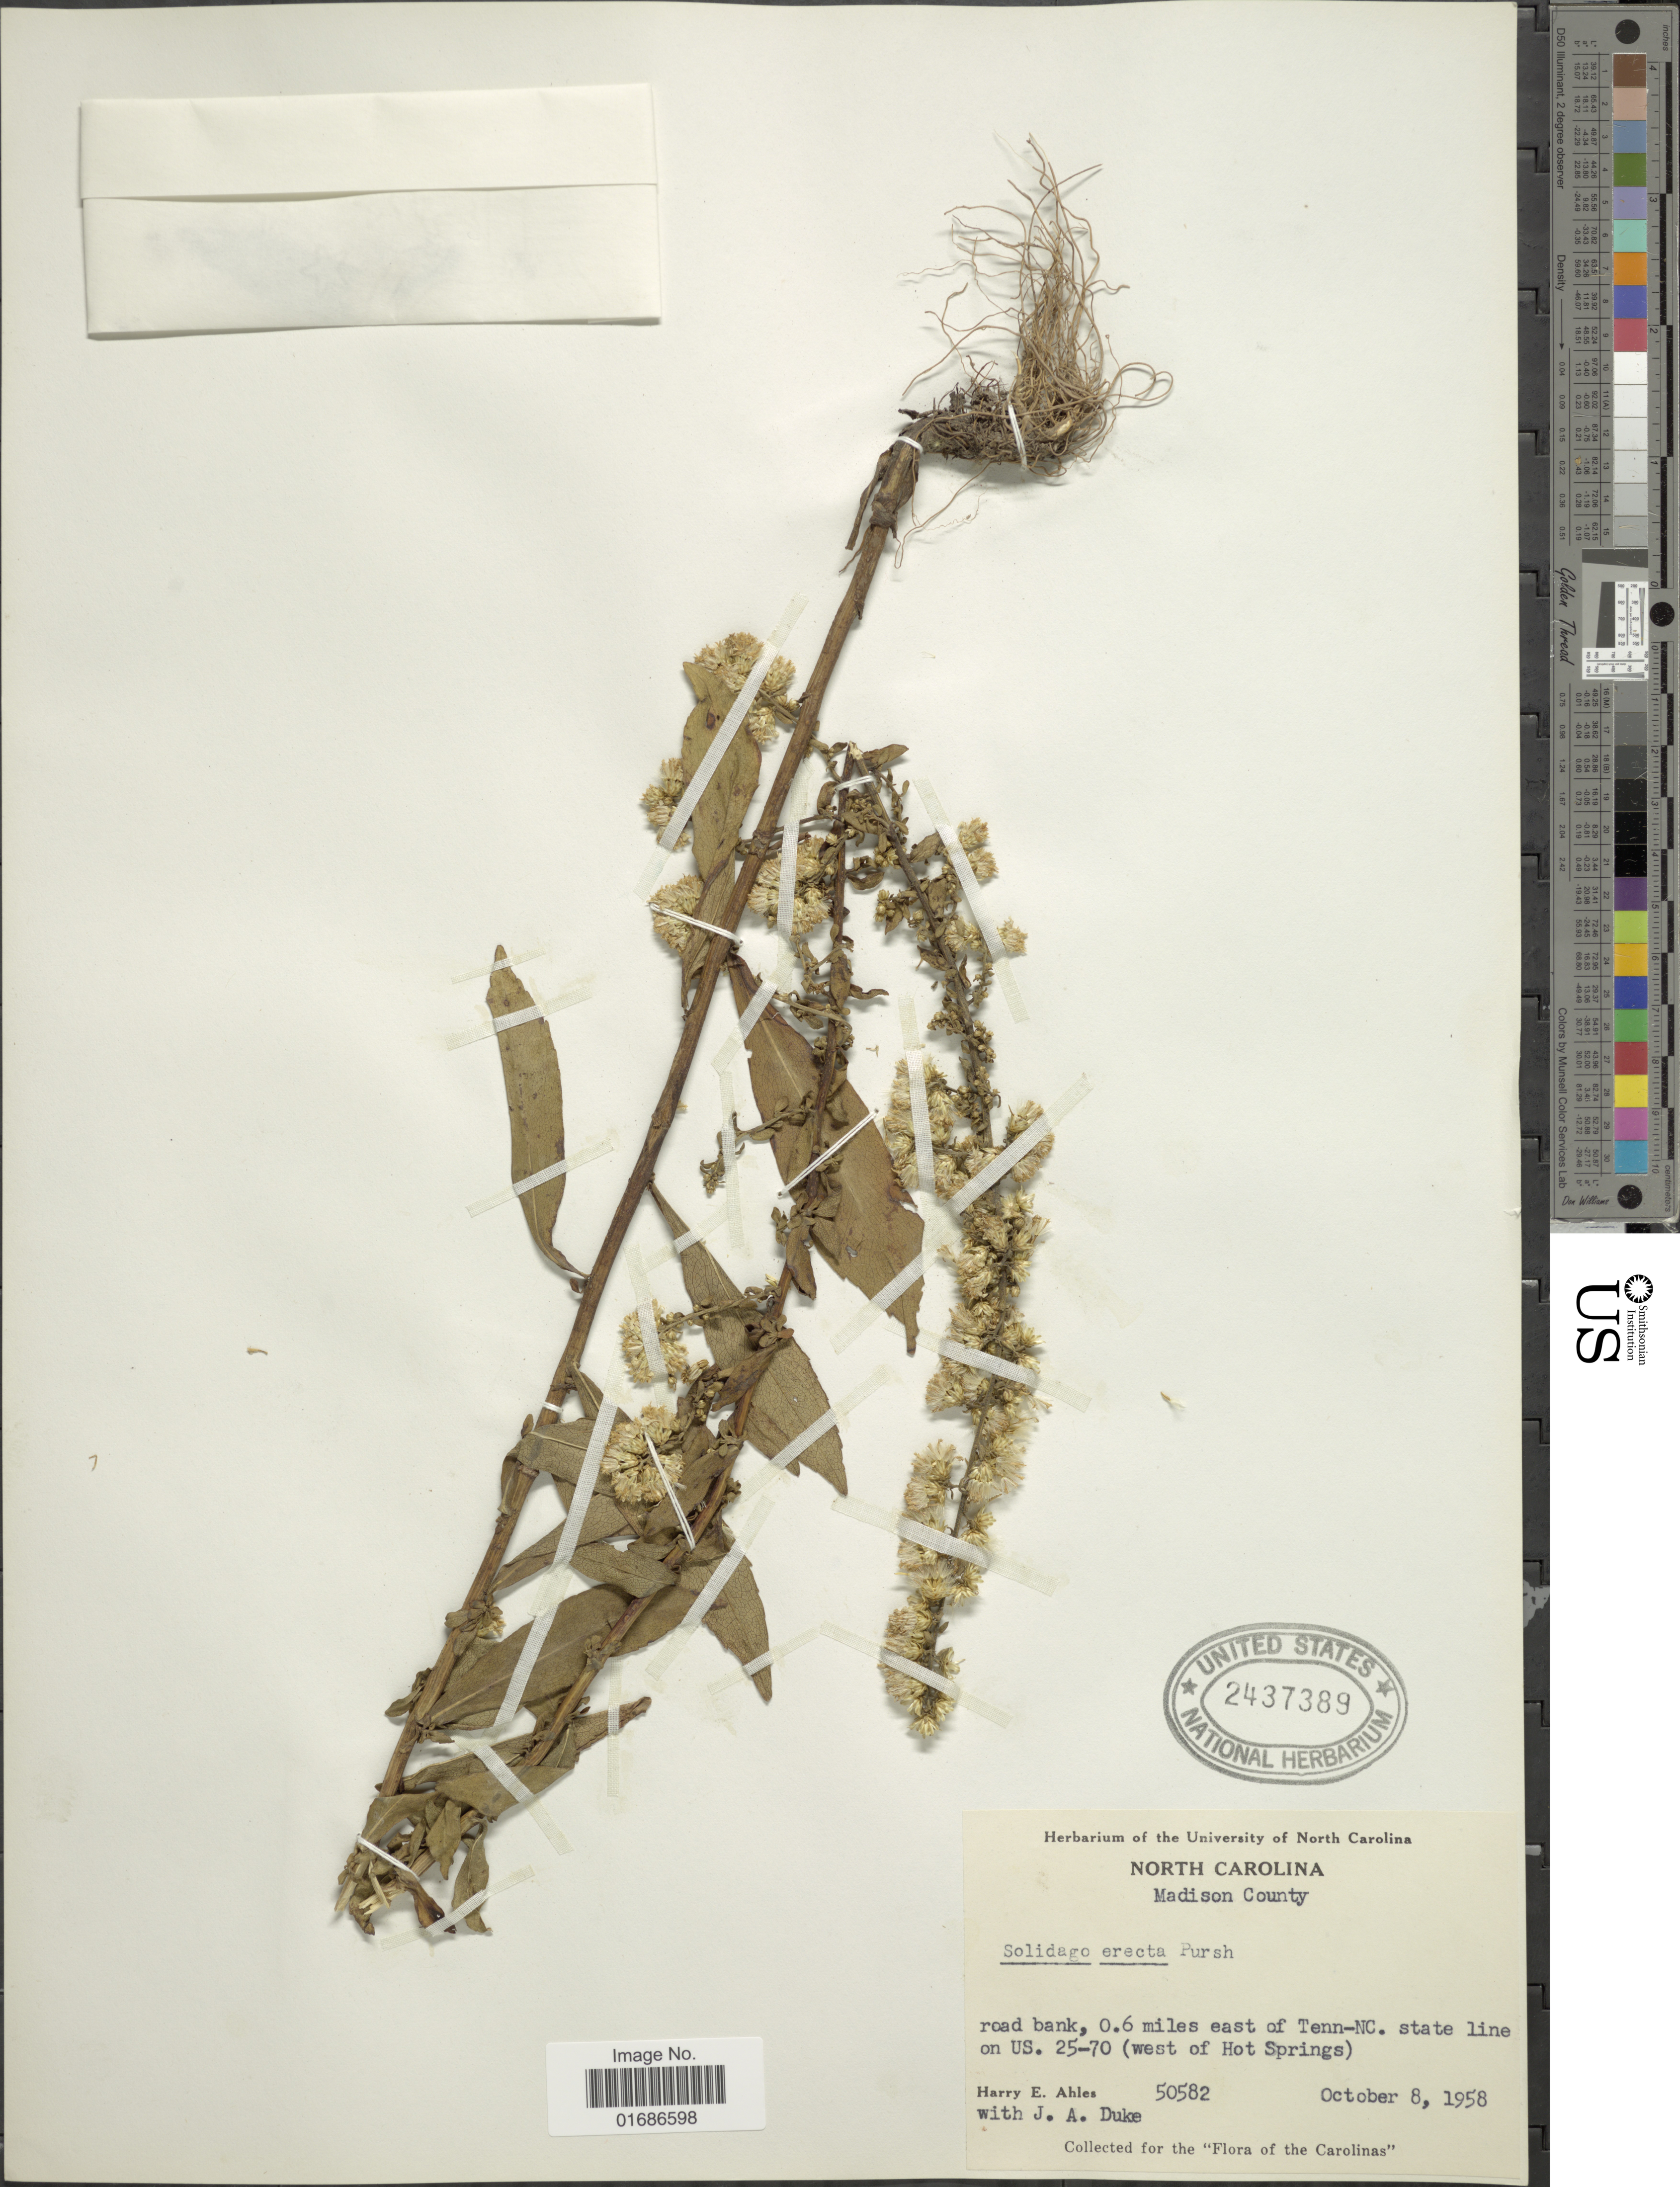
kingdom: Plantae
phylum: Tracheophyta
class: Magnoliopsida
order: Asterales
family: Asteraceae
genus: Solidago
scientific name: Solidago erecta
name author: Pursh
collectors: H. E. Ahles & J. A. Duke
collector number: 50582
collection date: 1958-10-08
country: United States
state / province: North Carolina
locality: Madison County, road bank, 0.6 miles east of Tenn-NC state line on US. 25-70 (west of Hot Springs)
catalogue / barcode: US 2437389